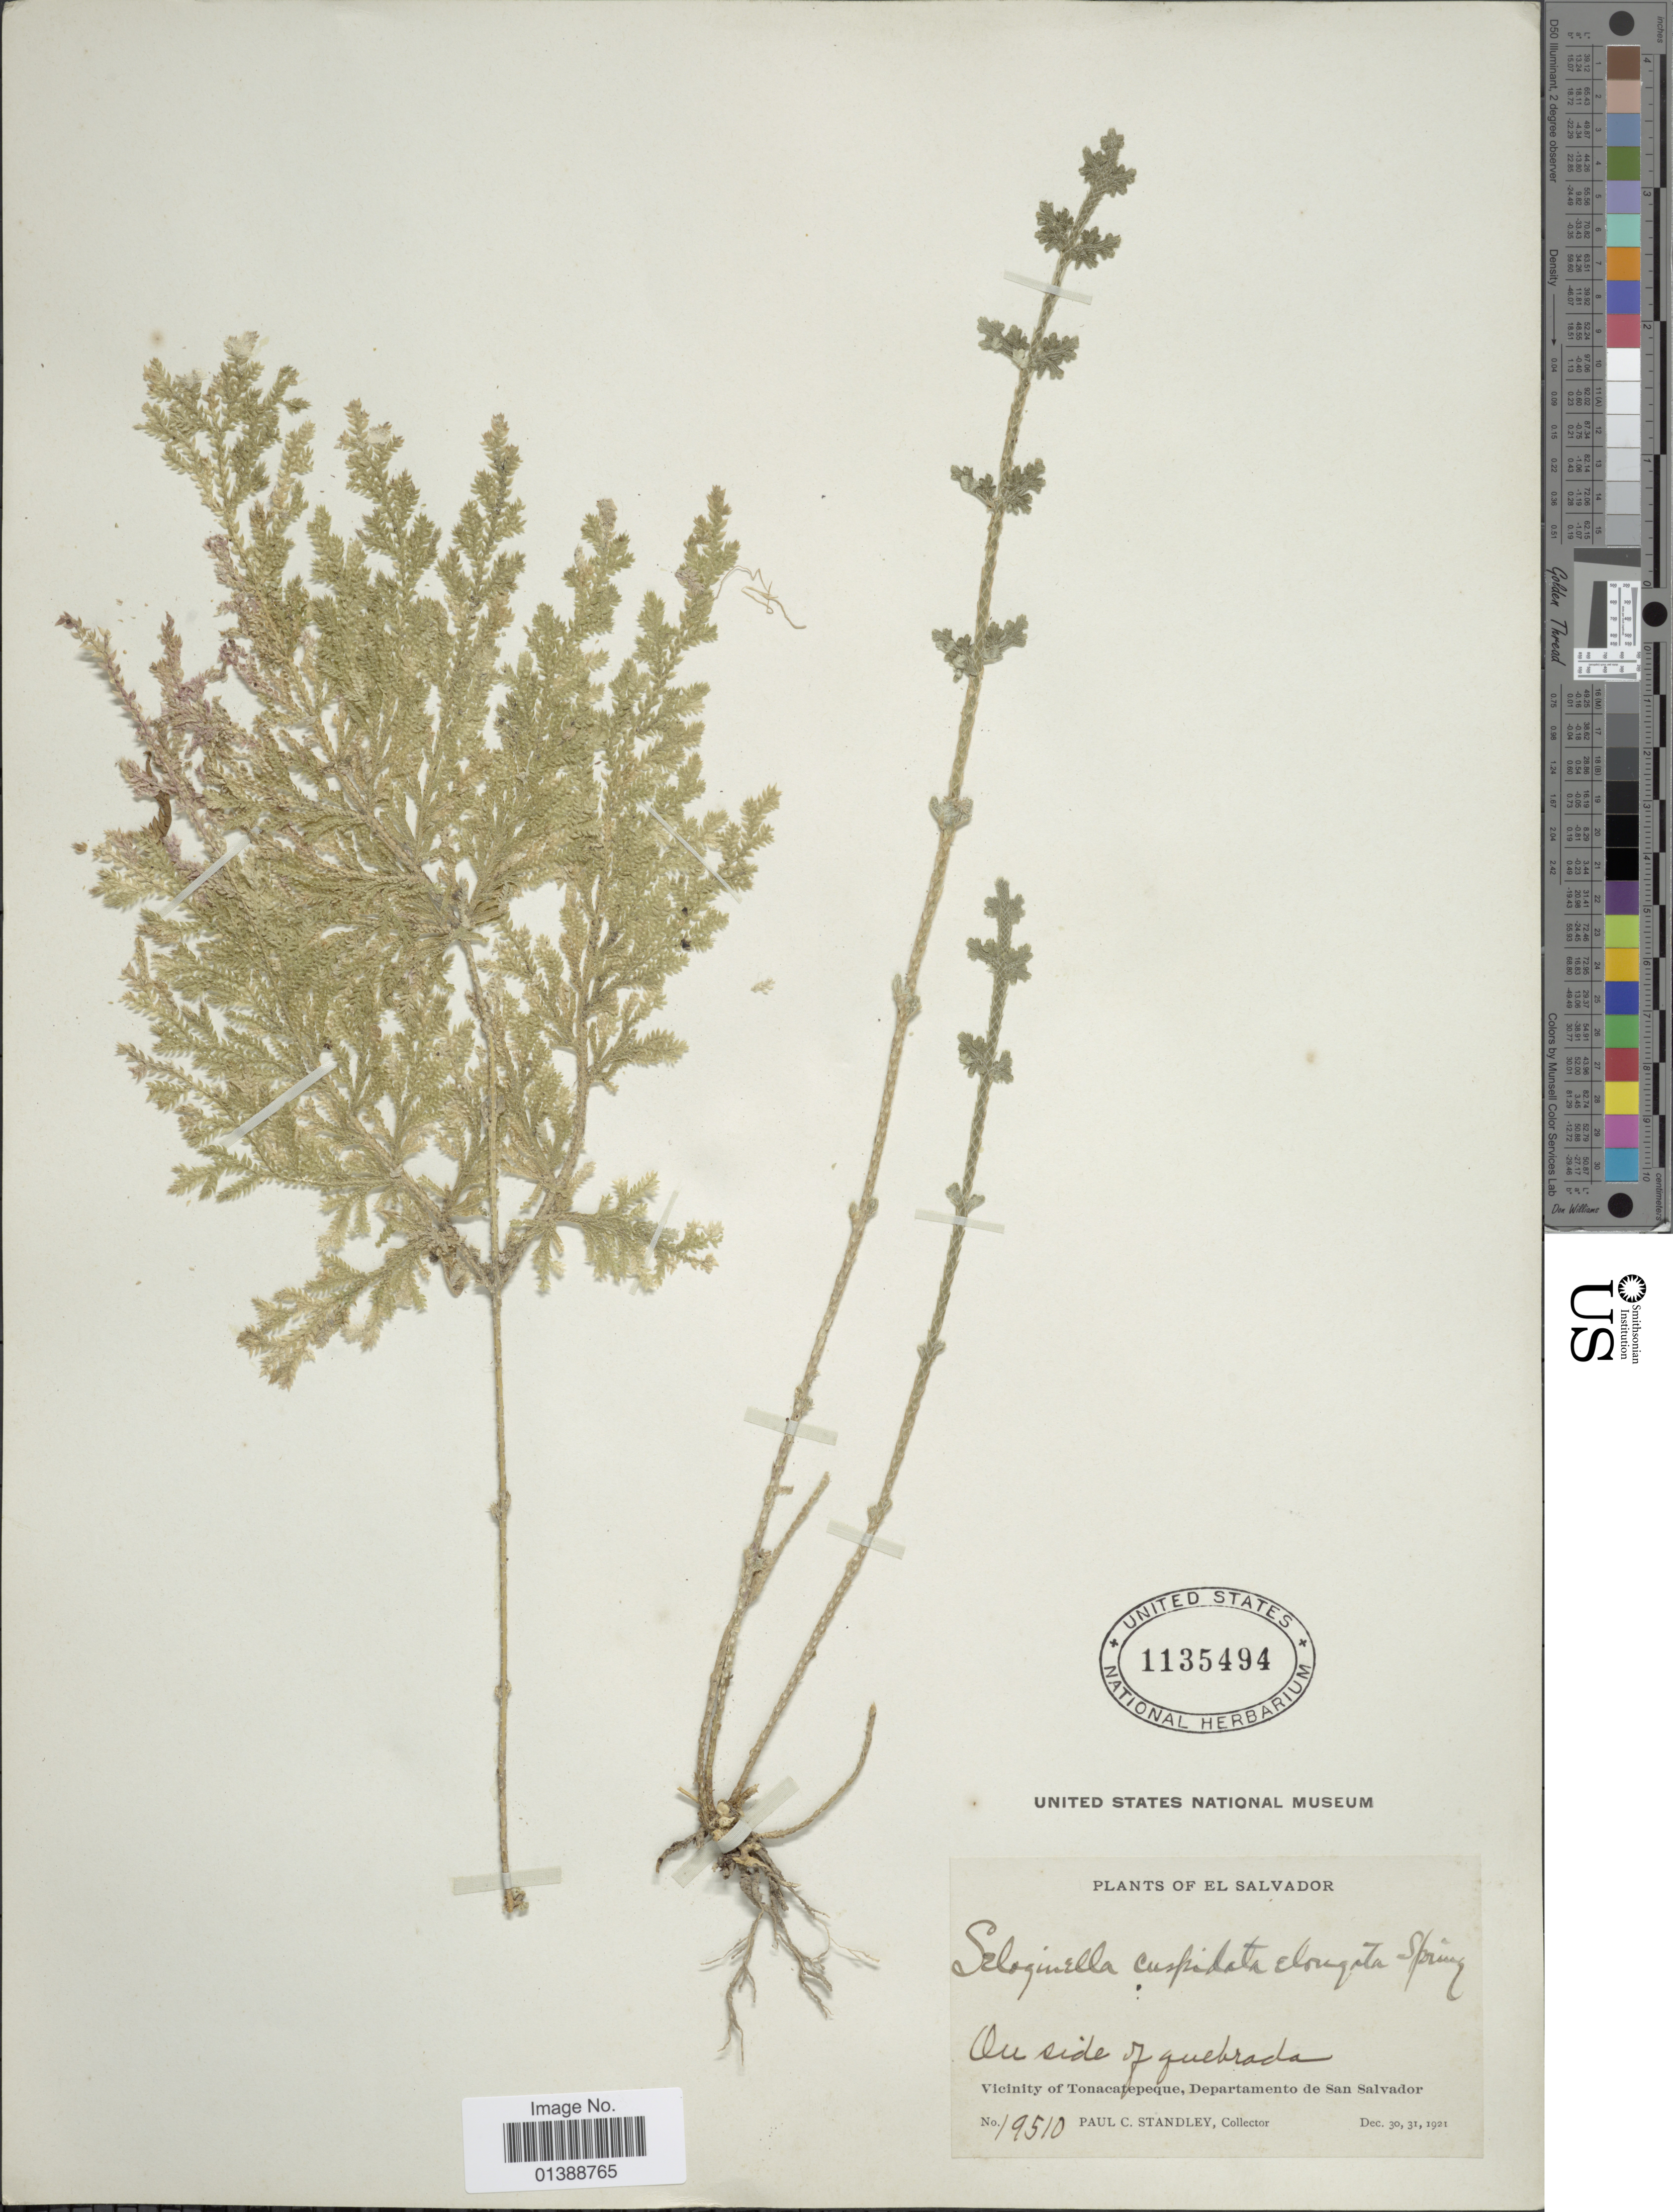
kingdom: Plantae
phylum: Tracheophyta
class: Lycopodiopsida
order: Selaginellales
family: Selaginellaceae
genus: Selaginella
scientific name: Selaginella pallescens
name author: (C. Presl) Spring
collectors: P. C. Standley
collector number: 19510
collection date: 1921-12-30/1921-12-31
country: El Salvador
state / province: San Salvador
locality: On side of Quebeada, Vicinity of Tonacatepeque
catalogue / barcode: US 1135494